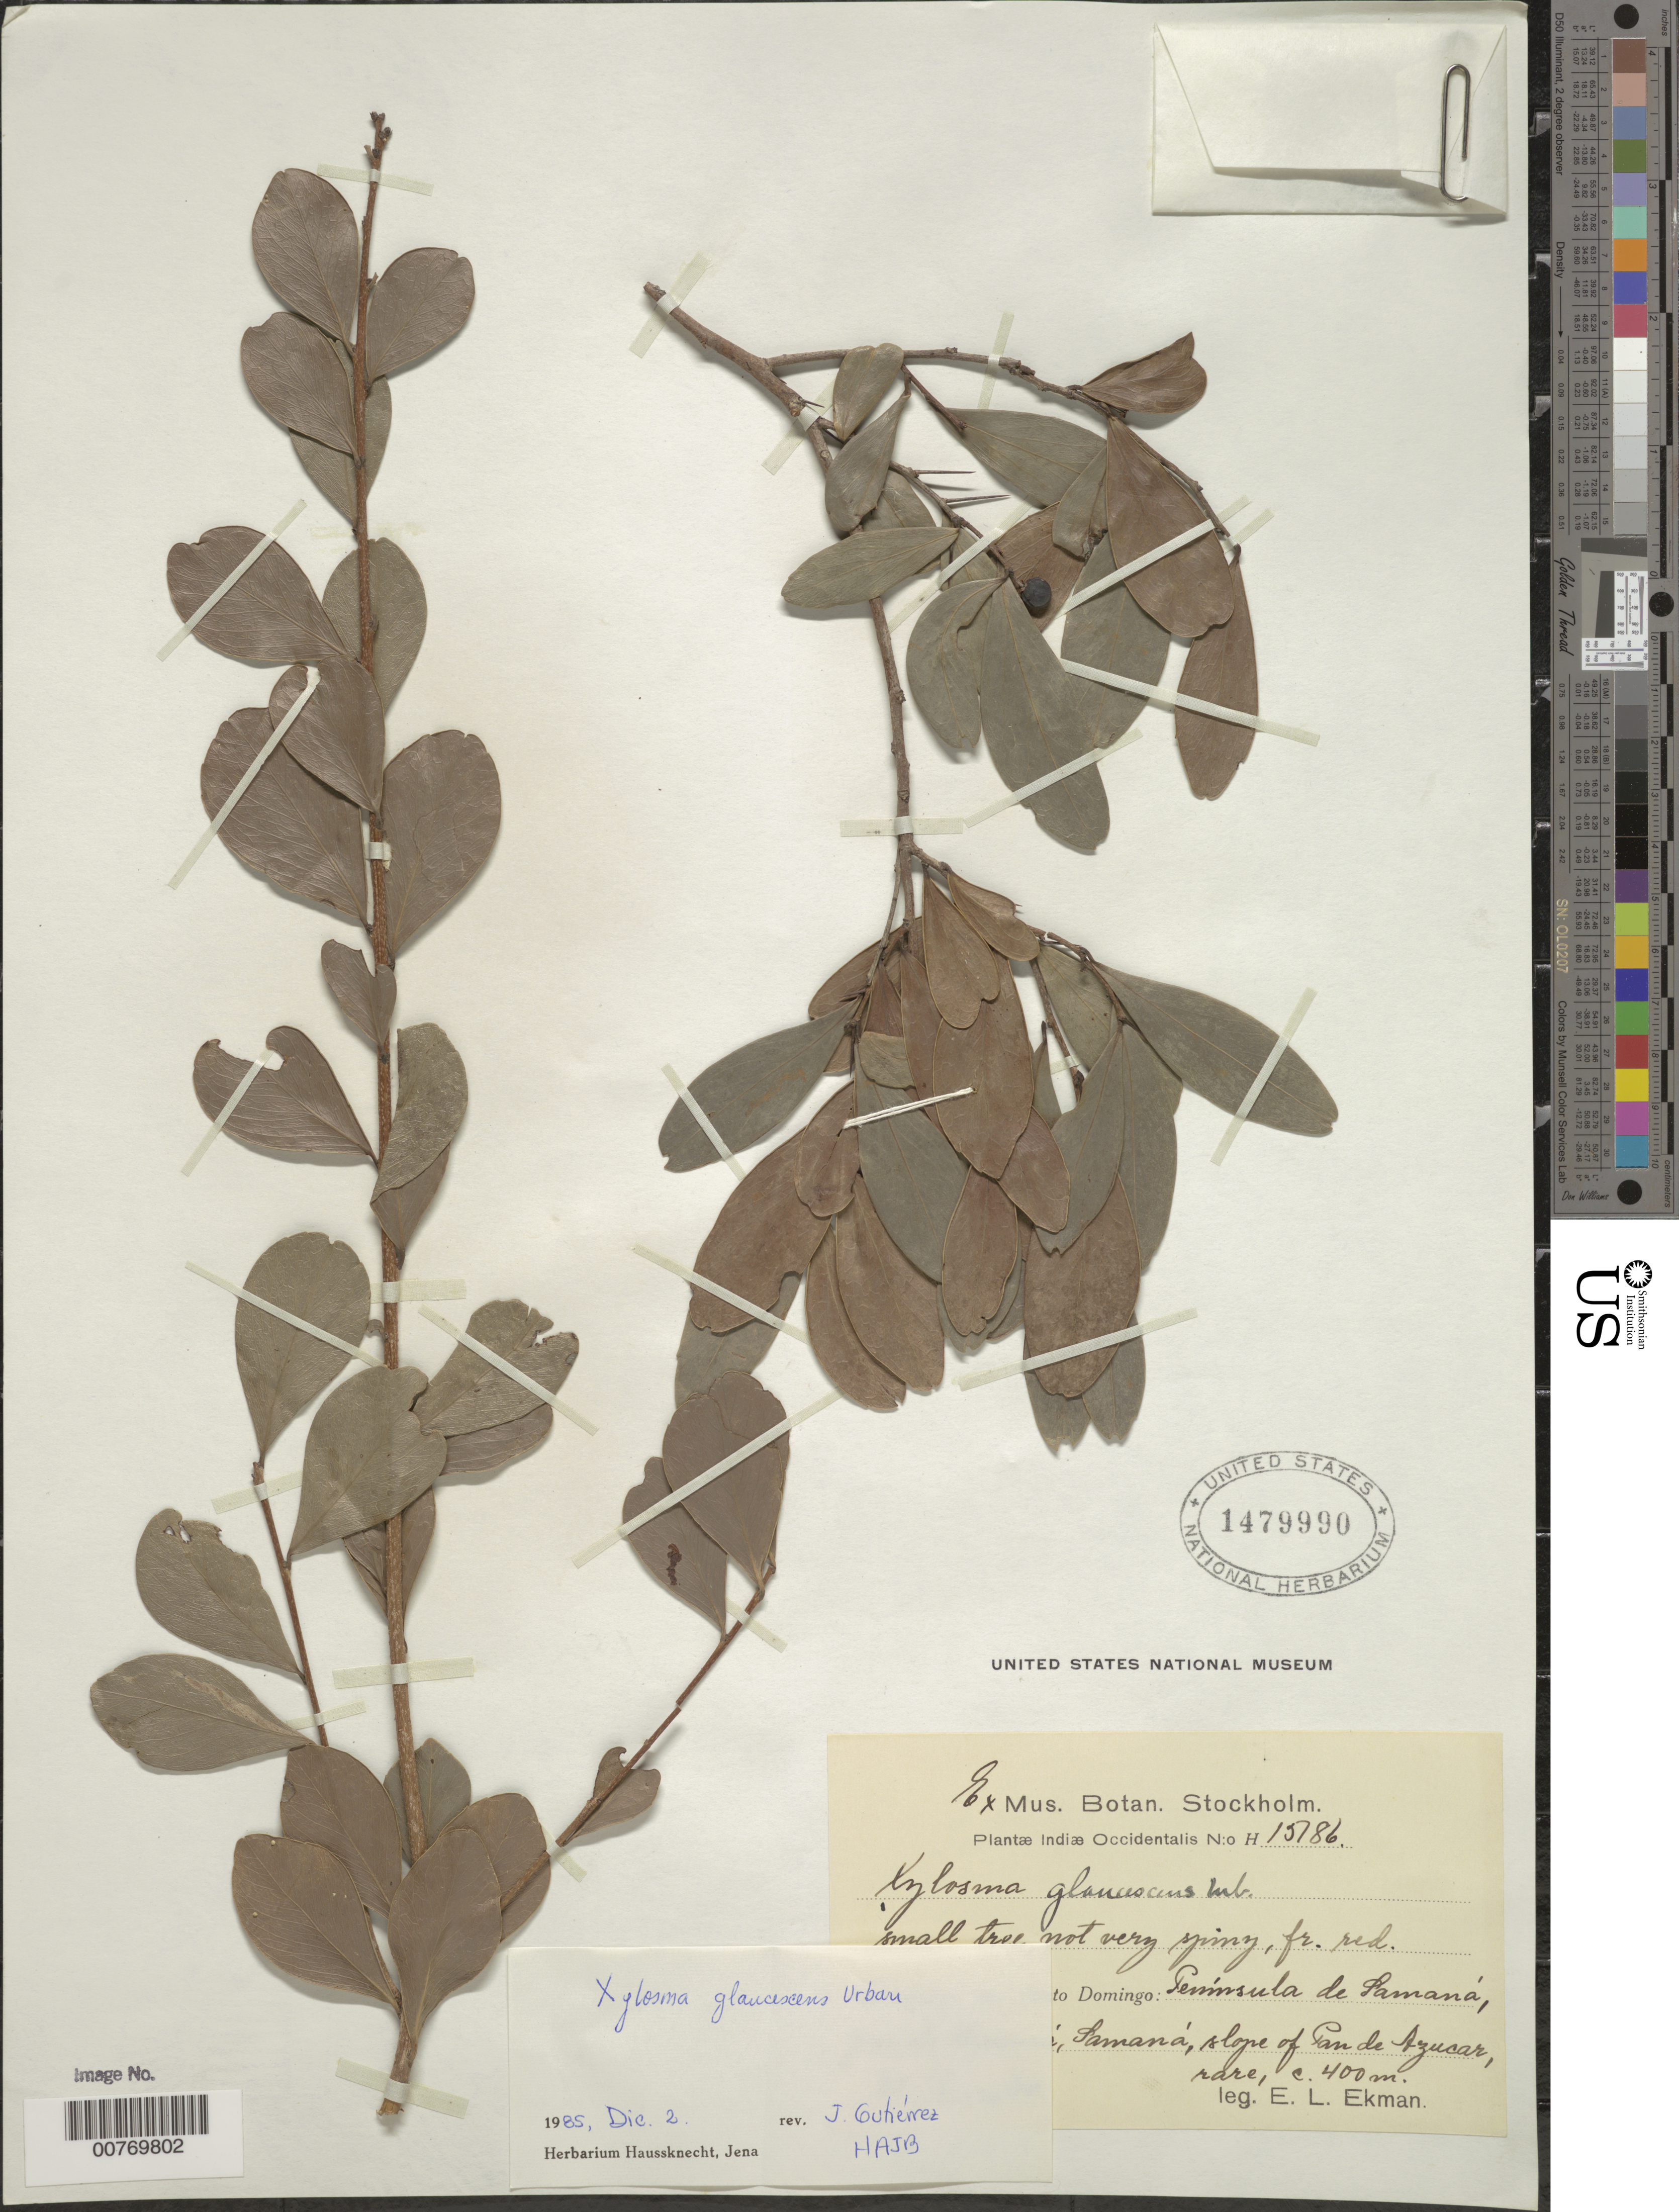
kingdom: Plantae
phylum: Tracheophyta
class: Magnoliopsida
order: Malpighiales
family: Salicaceae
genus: Xylosma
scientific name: Xylosma glaucescens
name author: Urb.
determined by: Gutiérrez, J.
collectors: E. L. Ekman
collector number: H 15186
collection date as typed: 31 May 1930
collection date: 1930-05-31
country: Dominican Republic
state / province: Samana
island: Hispaniola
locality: Península de Samaná, Samaná, slope of Pan de Azúcar.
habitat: Slope.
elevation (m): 400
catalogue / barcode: US 1479990